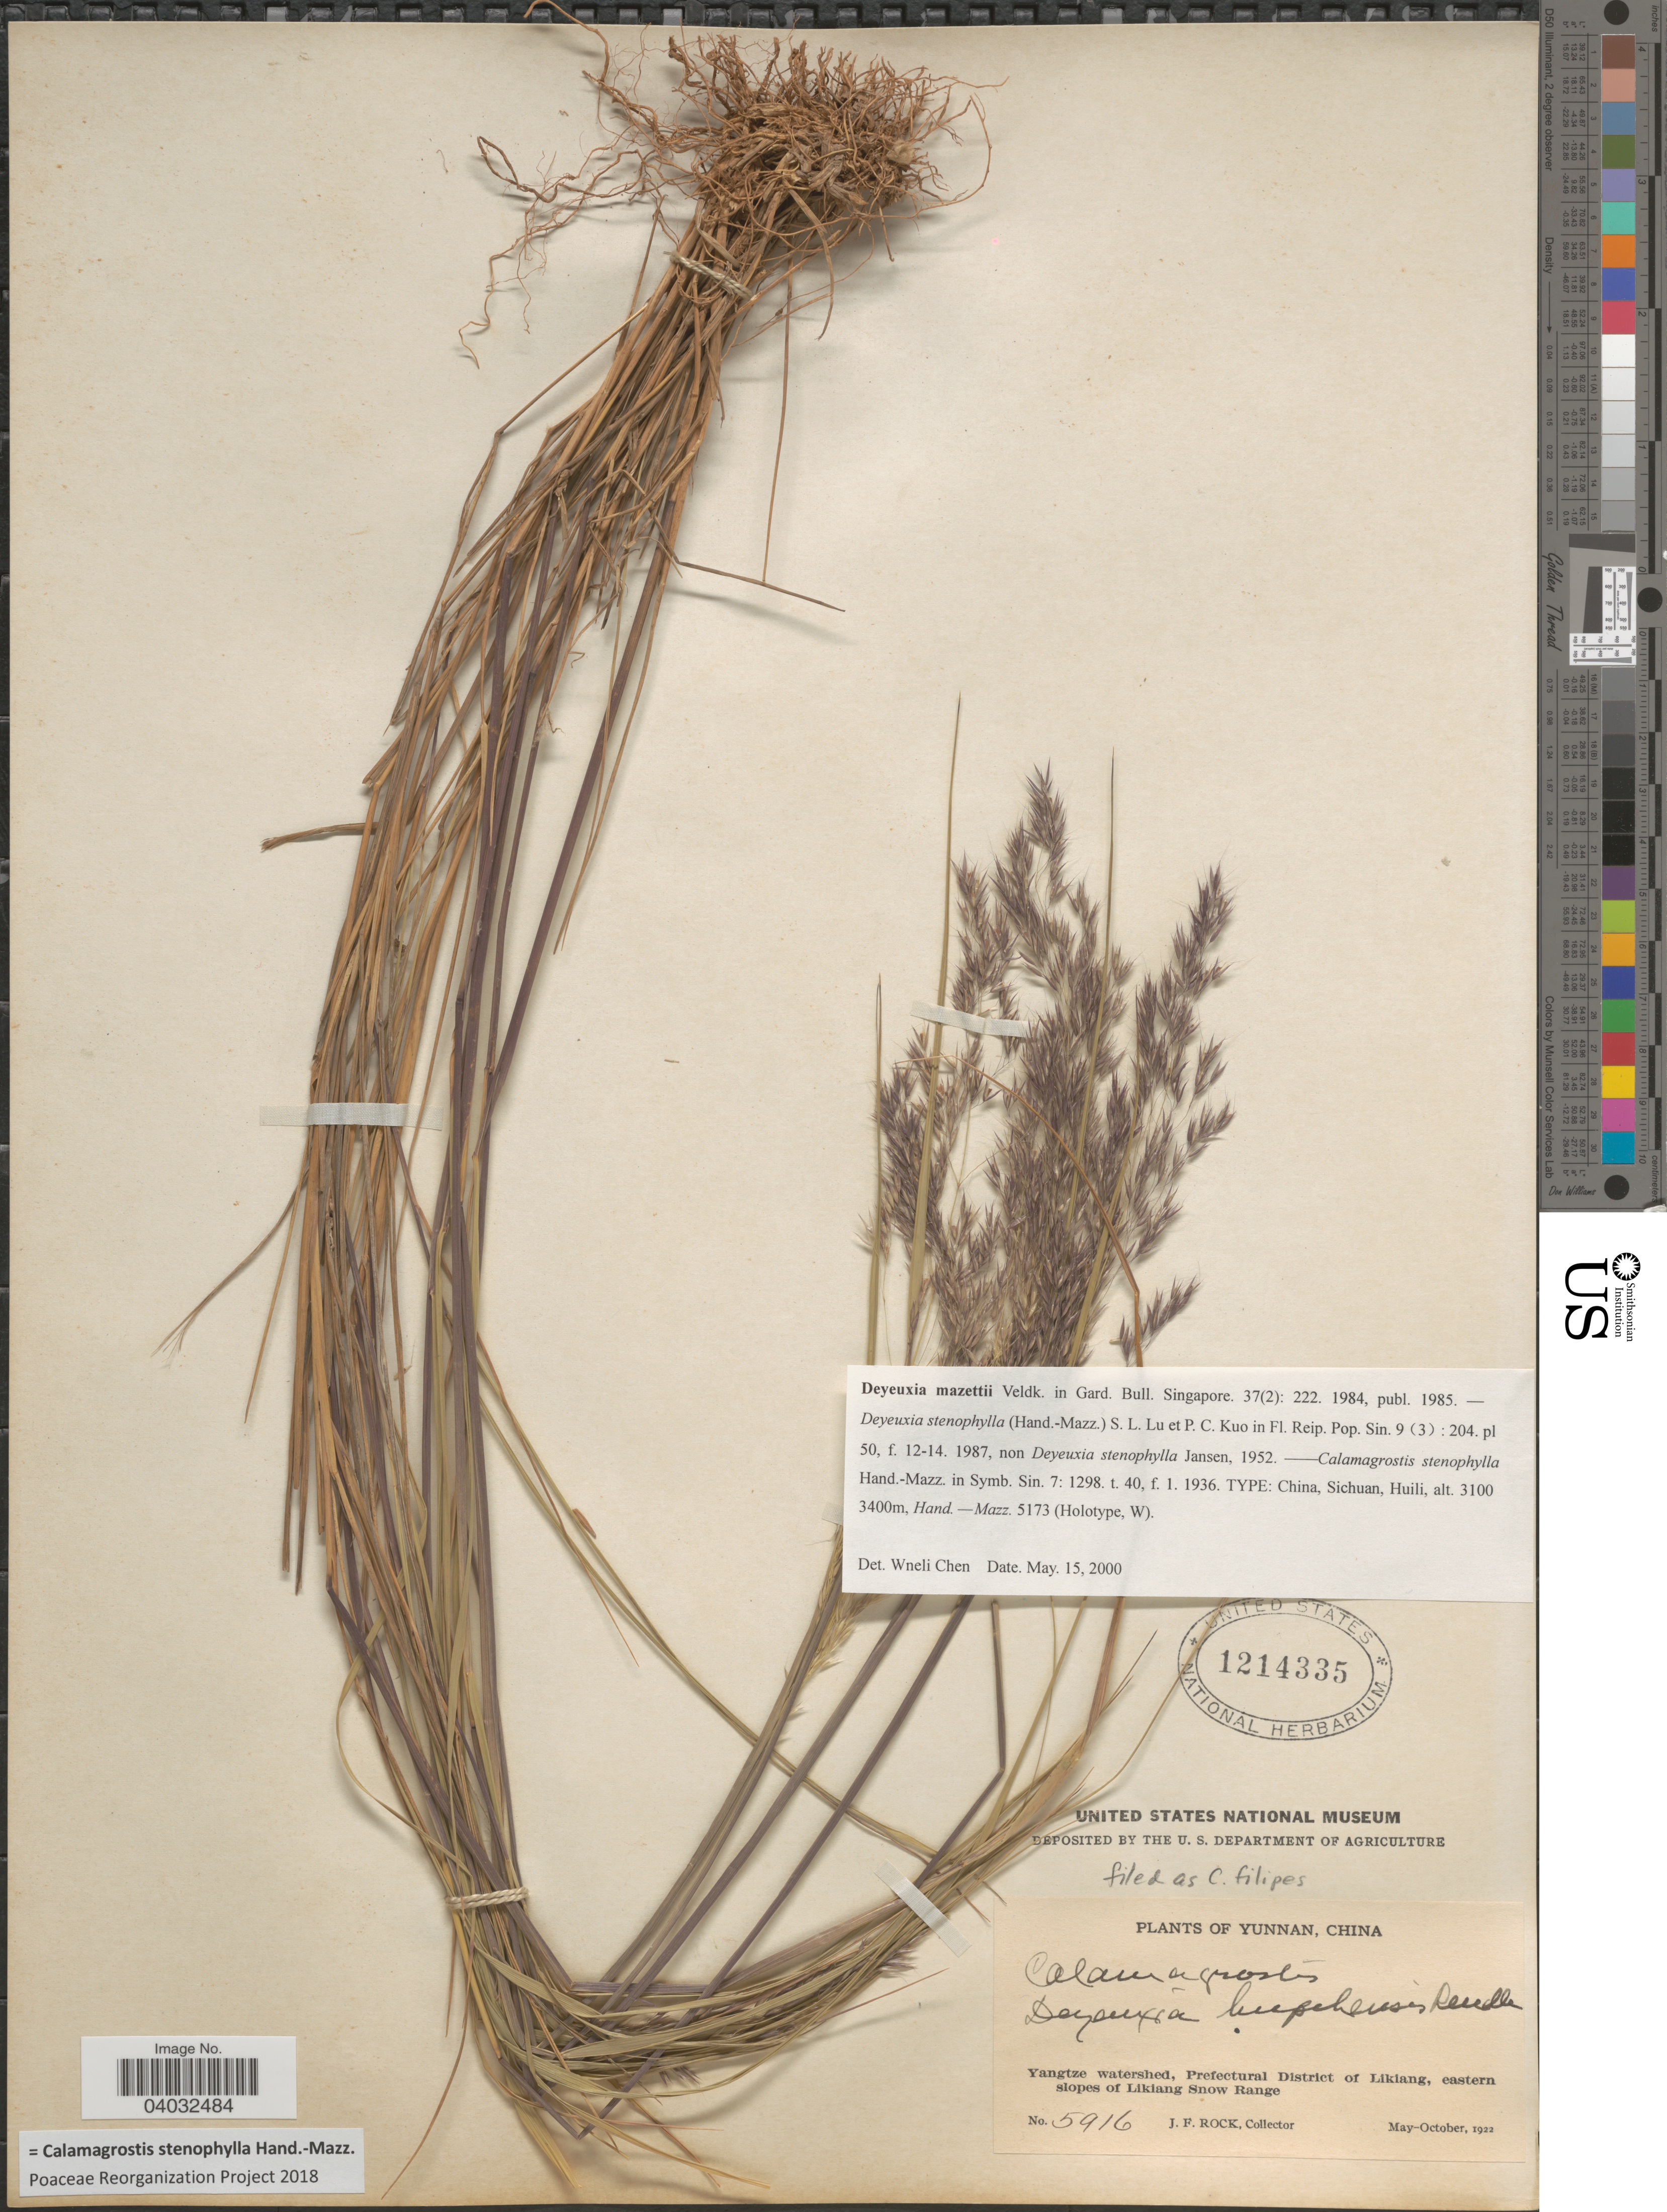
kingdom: Plantae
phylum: Tracheophyta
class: Liliopsida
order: Poales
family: Poaceae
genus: Calamagrostis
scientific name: Calamagrostis stenophylla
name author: Hand.-Mazz.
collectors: J. Rock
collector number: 5916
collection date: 1922-05/1922-10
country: China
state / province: Yunnan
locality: Yangtze watershed, Prefectural District of Likiang, eastern slopes of Likiang Snow Range.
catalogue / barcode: US 1214335